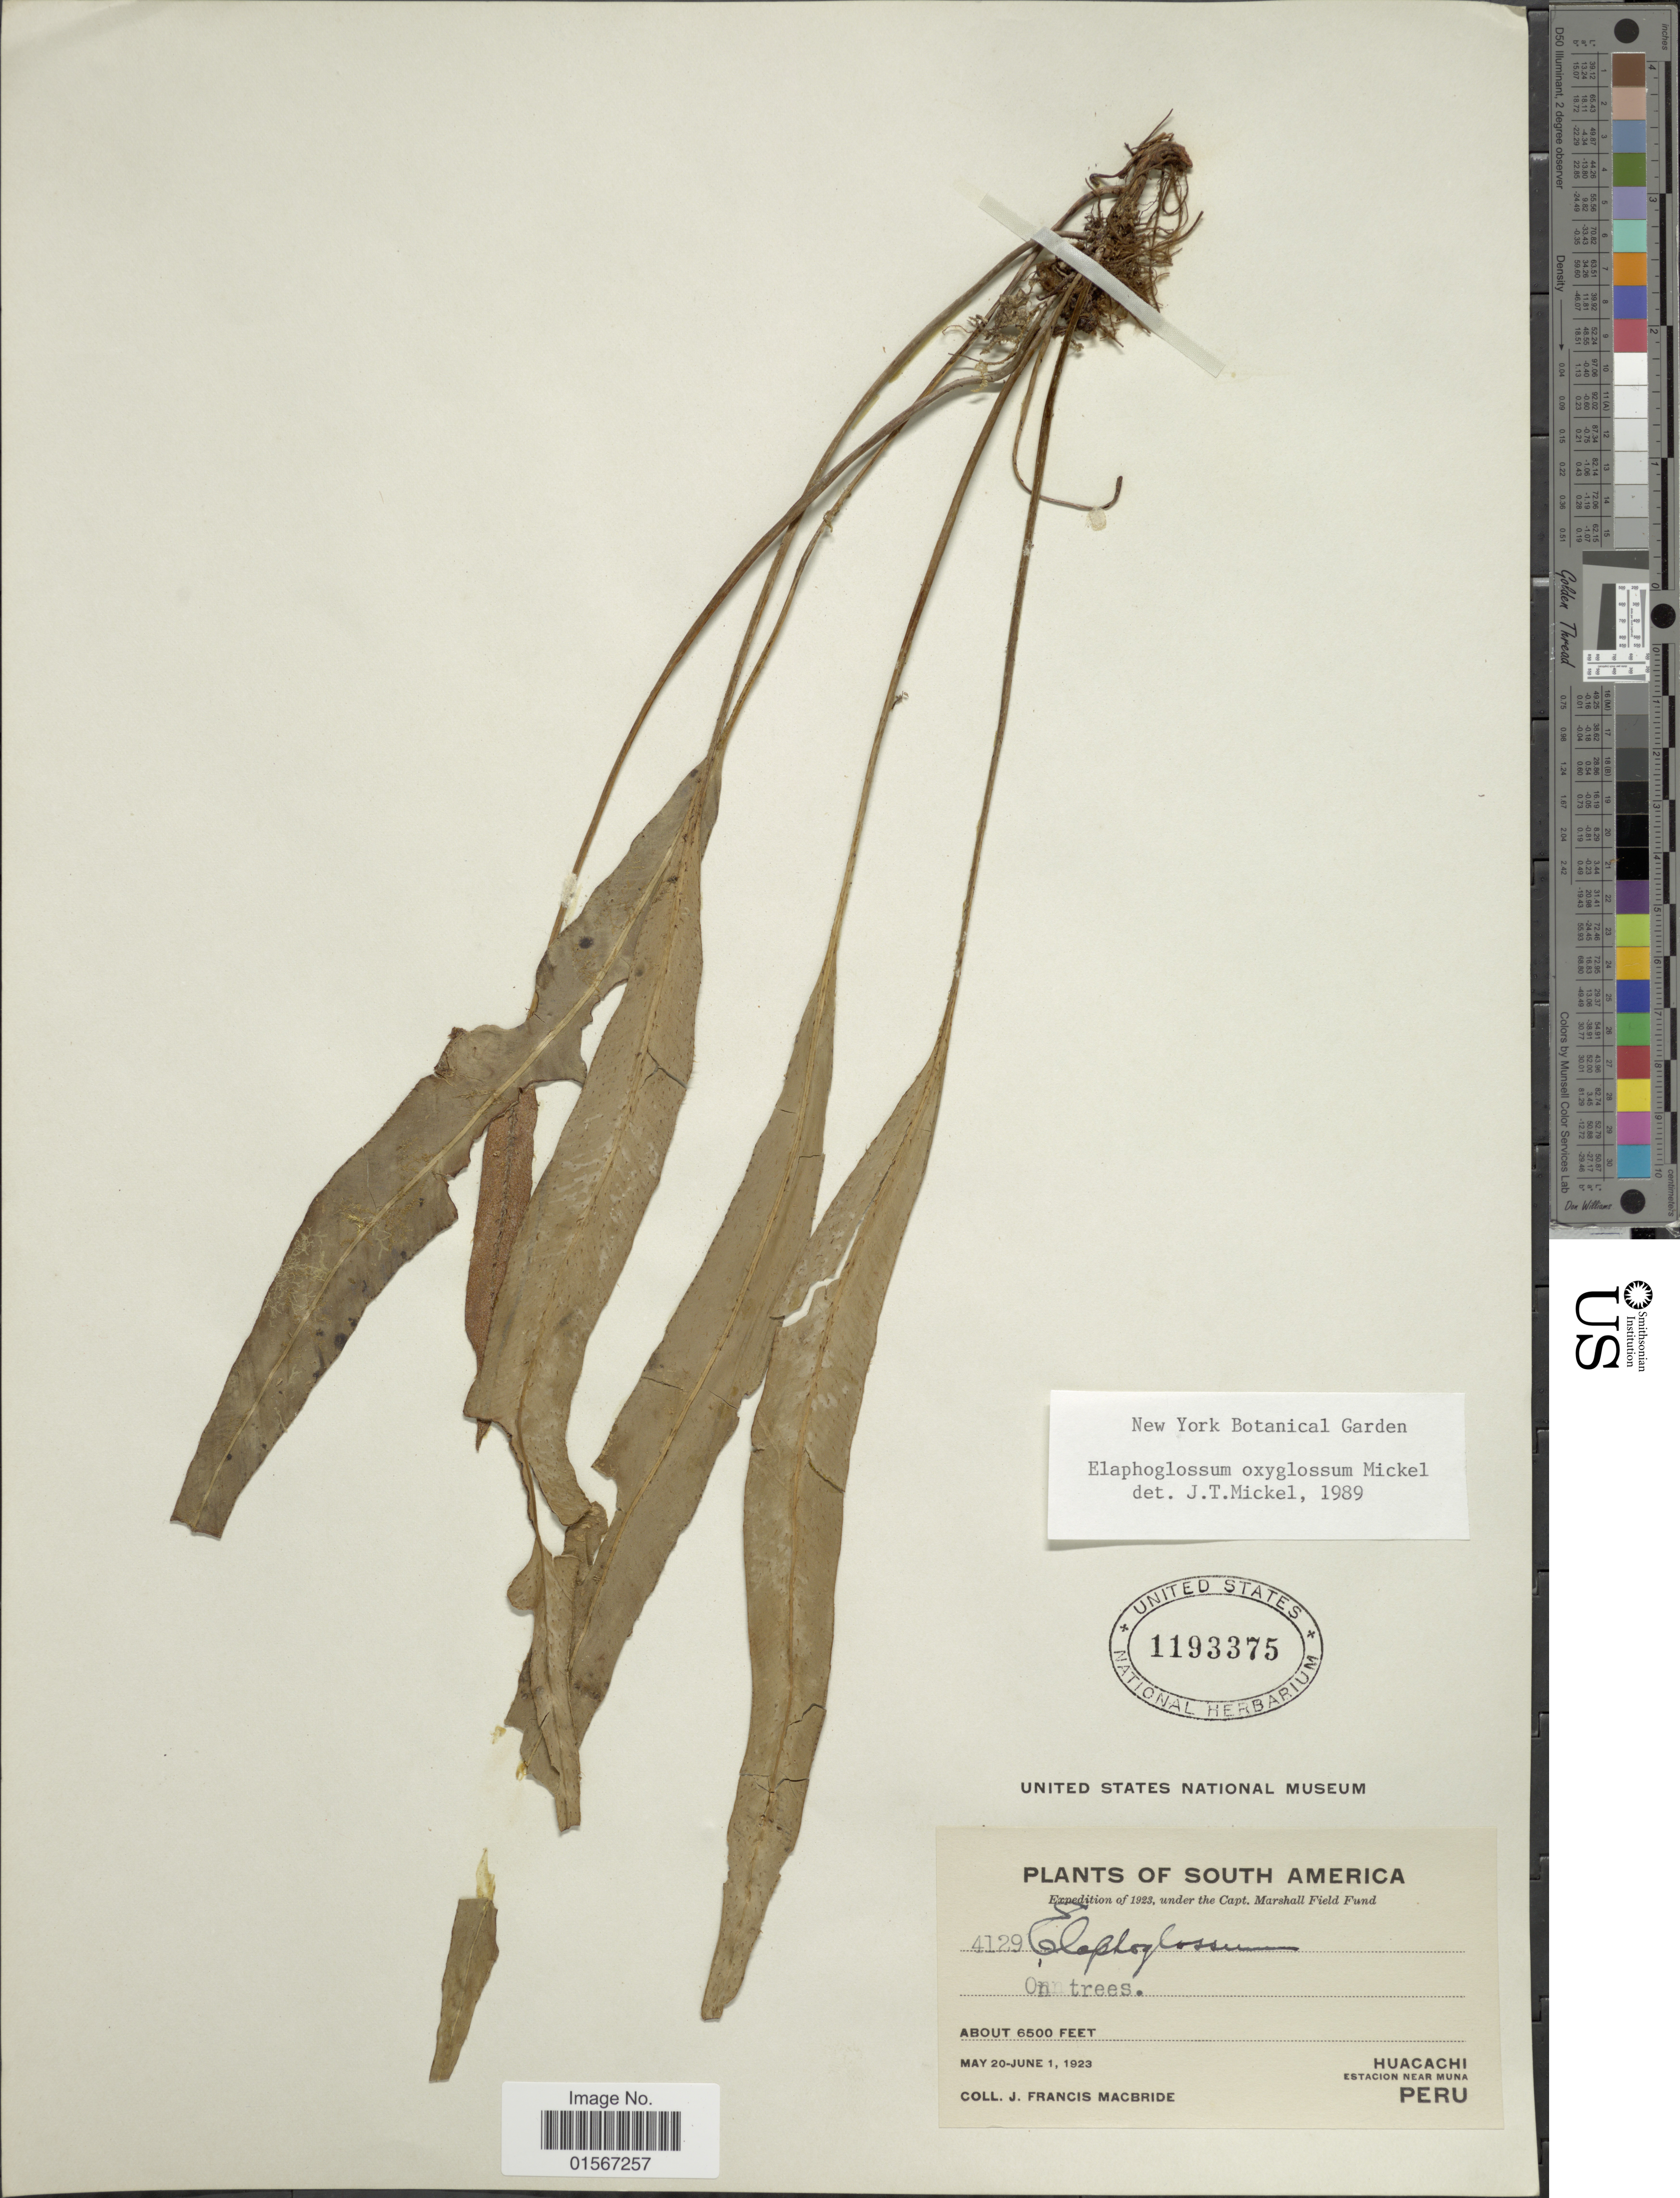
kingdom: Plantae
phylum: Tracheophyta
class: Polypodiopsida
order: Polypodiales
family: Dryopteridaceae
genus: Elaphoglossum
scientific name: Elaphoglossum oxyglossum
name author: Mickel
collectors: J. F. Macbride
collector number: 4129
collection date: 1923-05-20/1923-06-01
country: Peru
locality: South America, Huacachi, Estacion near Muna, Peru.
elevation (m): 1981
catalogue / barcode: US 1193375